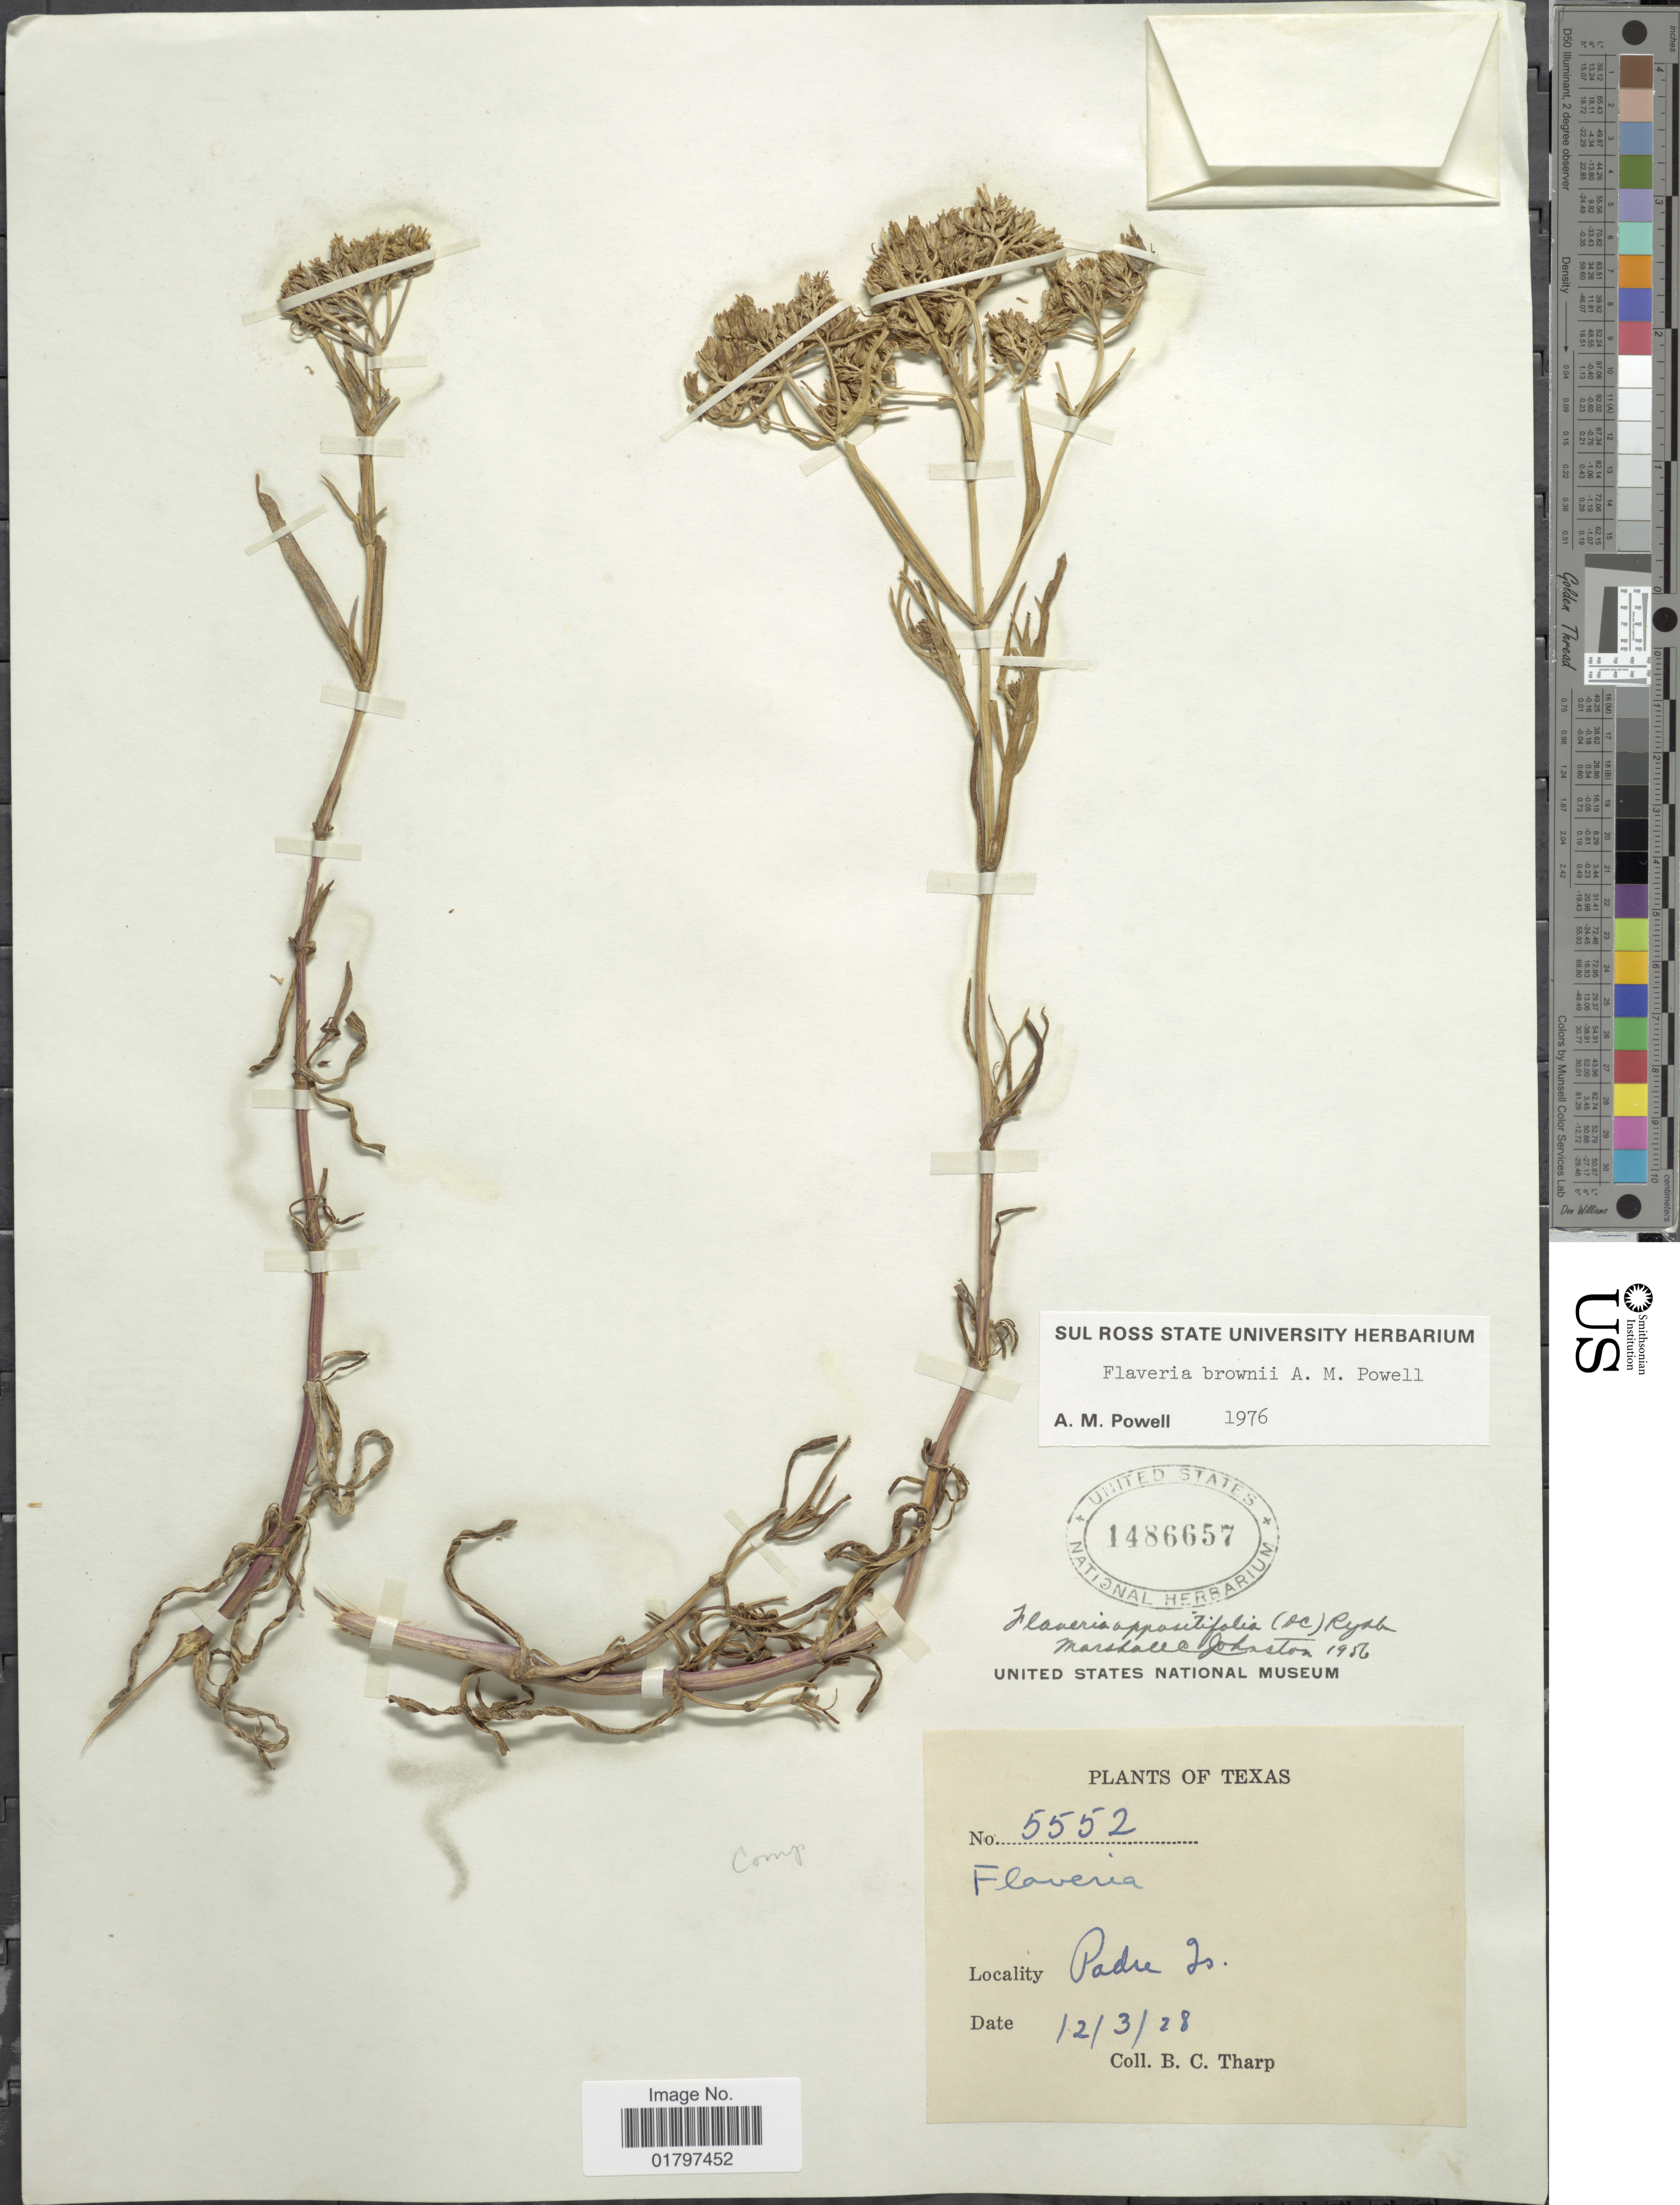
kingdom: Plantae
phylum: Tracheophyta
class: Magnoliopsida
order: Asterales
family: Asteraceae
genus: Flaveria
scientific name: Flaveria brownii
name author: A.M. Powell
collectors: B. C. Tharp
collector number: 5552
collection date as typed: Transcribed d/m/y: 3/12/28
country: United States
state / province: Texas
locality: Padre Is.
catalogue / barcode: US 1486657